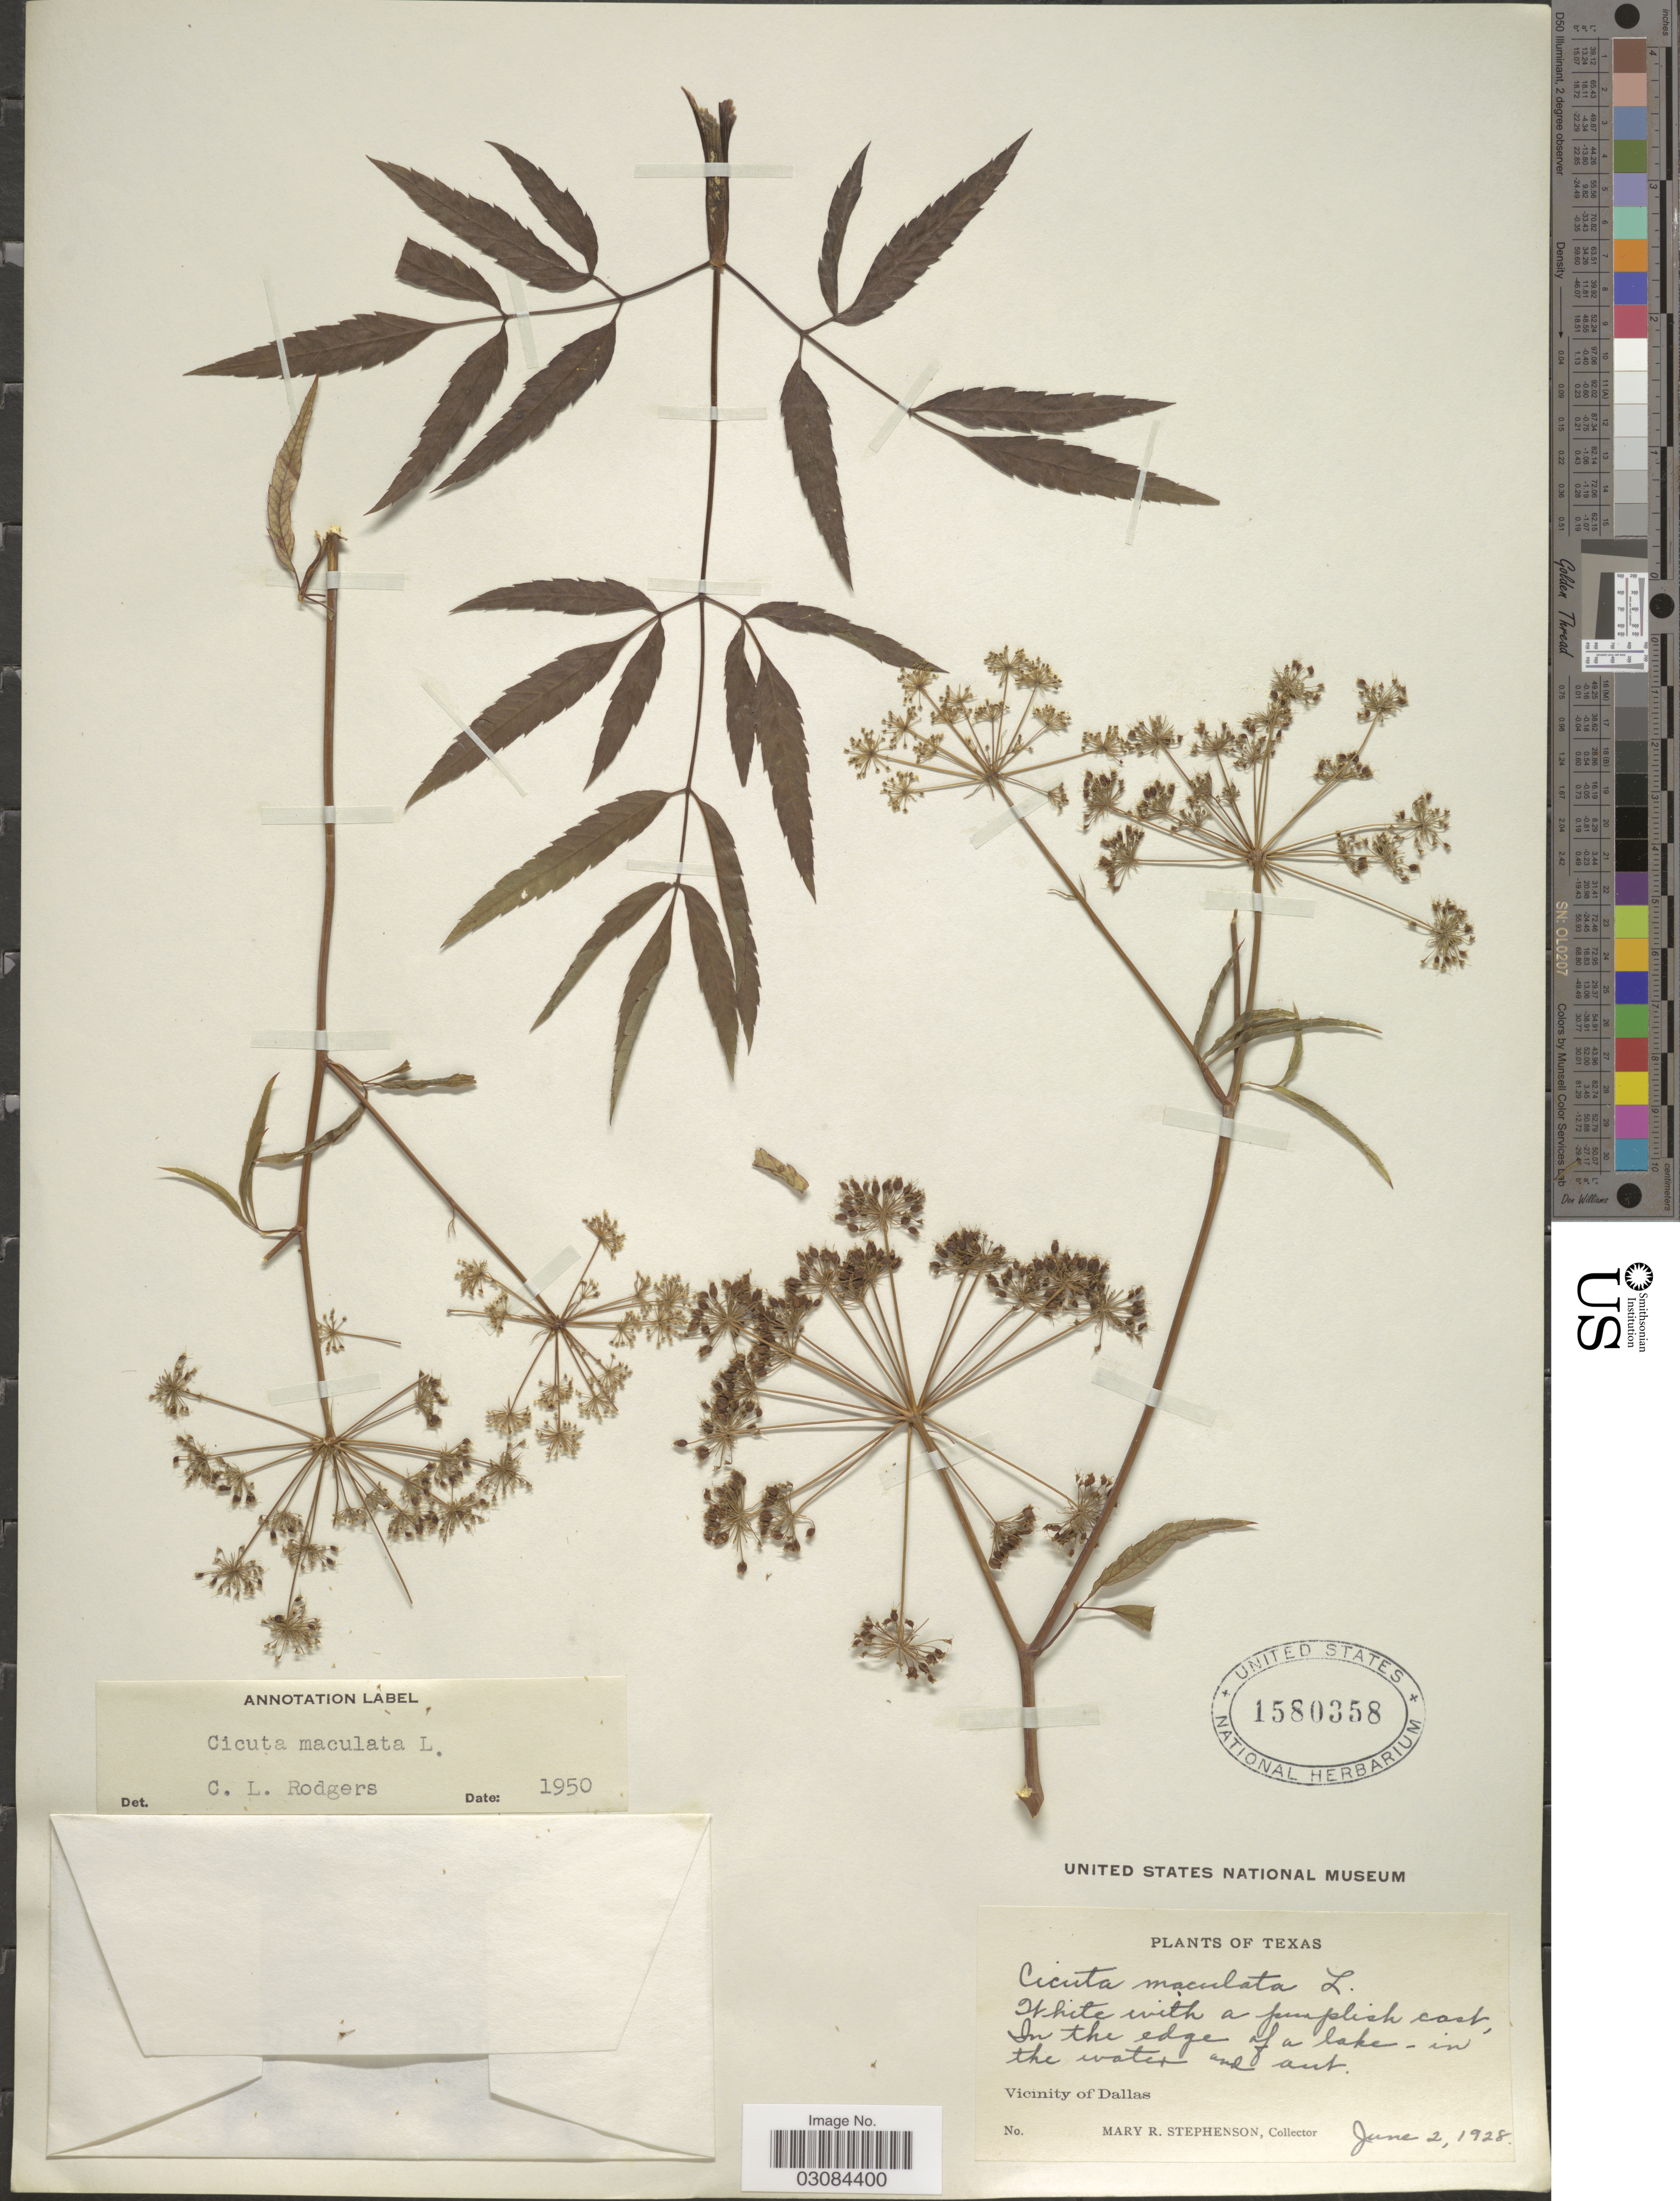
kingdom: Plantae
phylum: Tracheophyta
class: Magnoliopsida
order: Apiales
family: Apiaceae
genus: Cicuta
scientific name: Cicuta maculata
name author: L.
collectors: M. Stephenson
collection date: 1928-06-02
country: United States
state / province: Texas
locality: Vicinity of Dallas.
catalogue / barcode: US 1580358